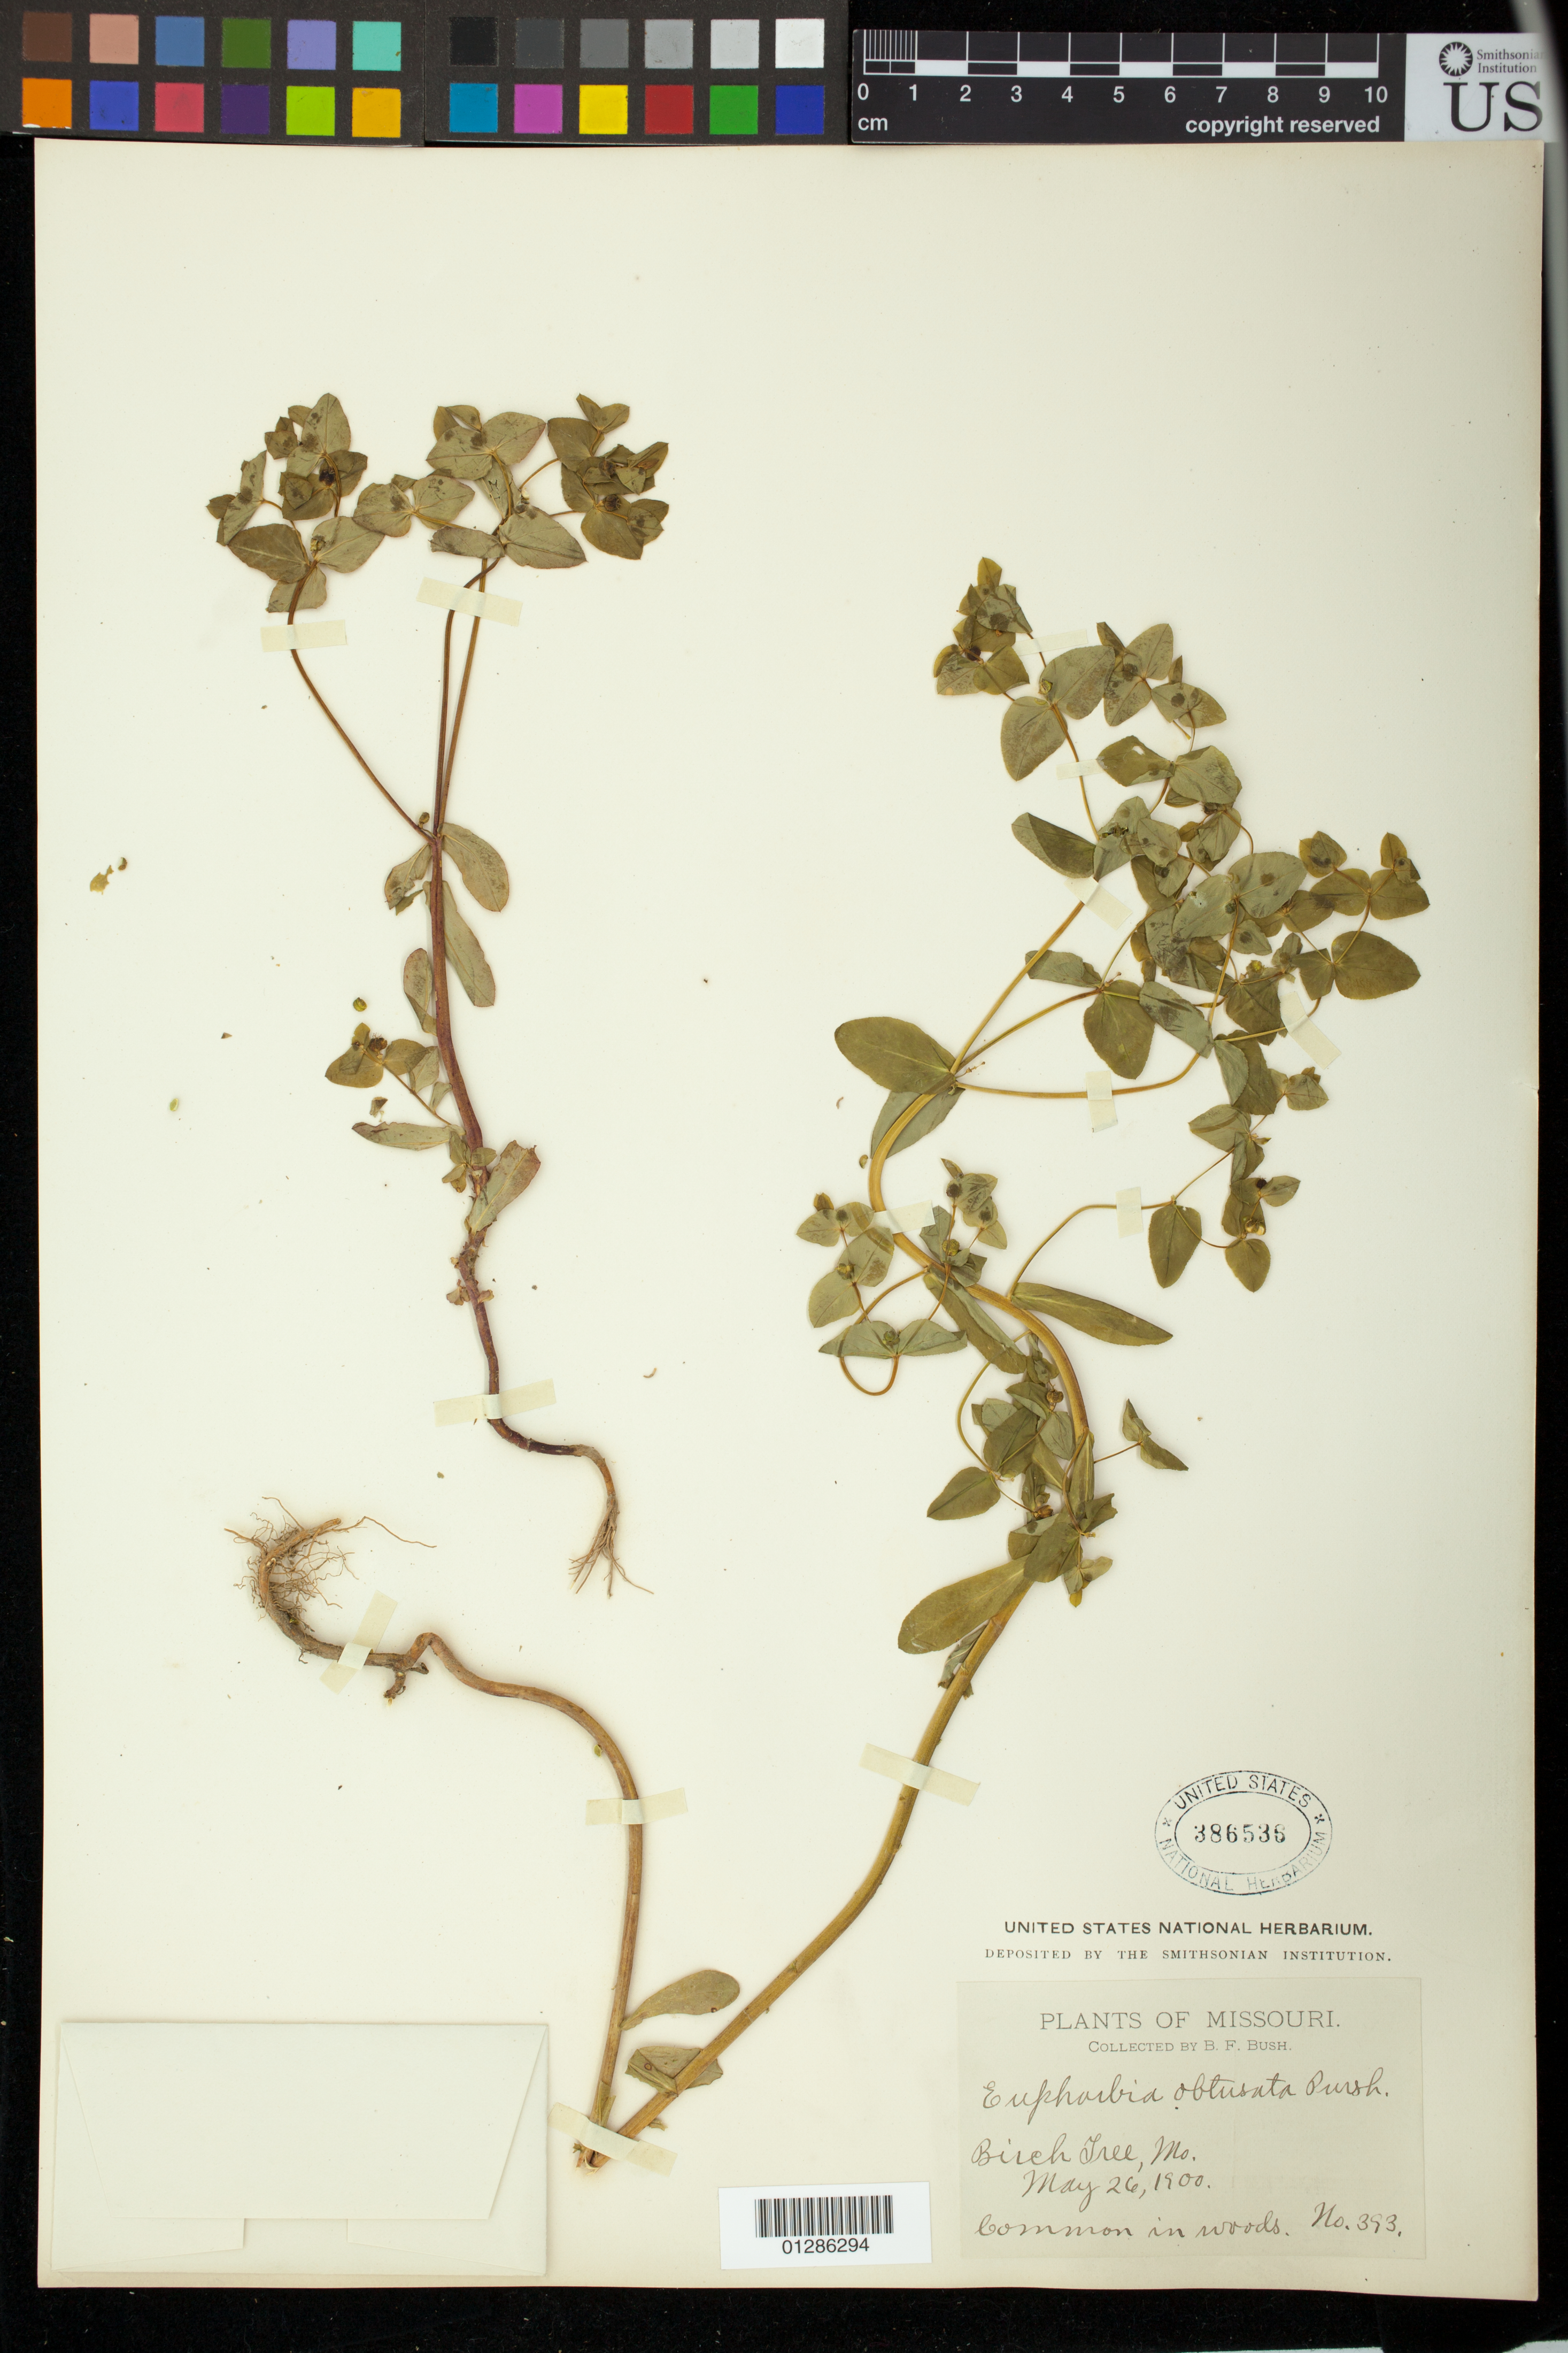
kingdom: Plantae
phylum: Tracheophyta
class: Magnoliopsida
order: Malpighiales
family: Euphorbiaceae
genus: Euphorbia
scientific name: Euphorbia spathulata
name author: Lam.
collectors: B. F. Bush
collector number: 393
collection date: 1900-05-26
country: United States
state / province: Missouri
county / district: Shannon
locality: Birch Tree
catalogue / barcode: US 386536